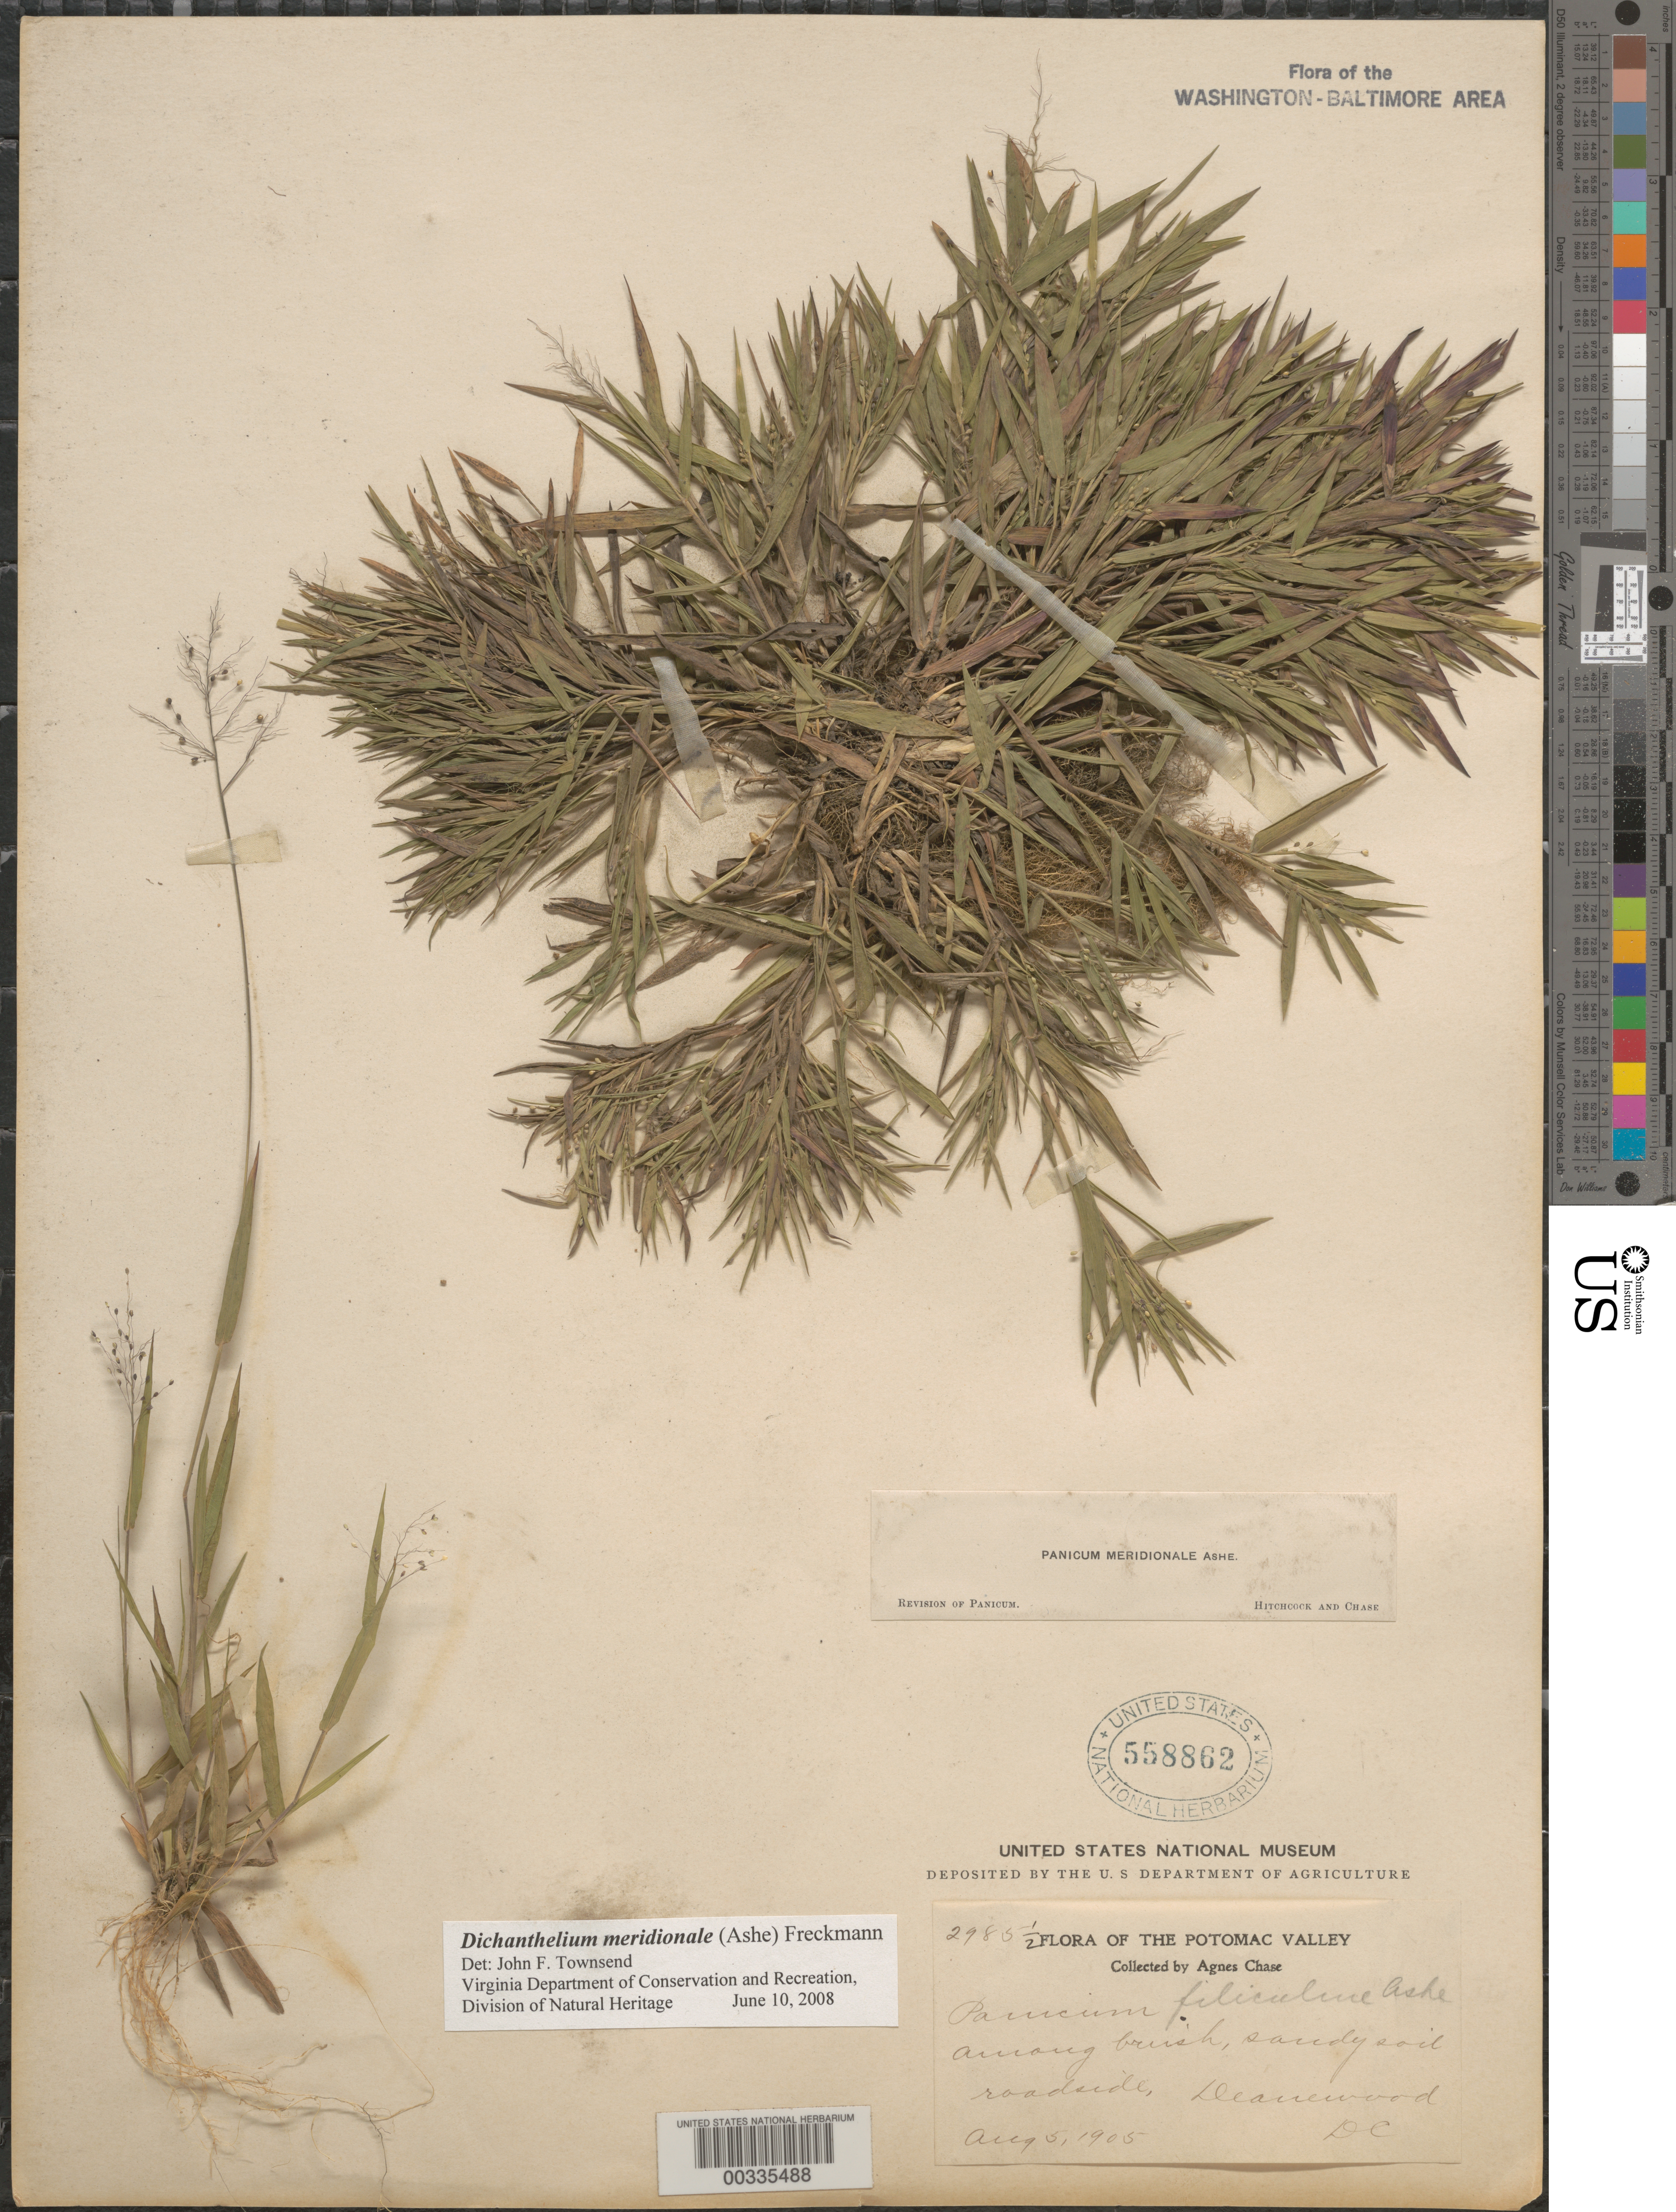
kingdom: Plantae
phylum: Tracheophyta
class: Liliopsida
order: Poales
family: Poaceae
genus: Dichanthelium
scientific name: Dichanthelium meridionale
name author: (Ashe) Freckmann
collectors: A. Chase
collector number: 2985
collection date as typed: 05 Aug 1905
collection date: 1905-08-05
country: United States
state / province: District of Columbia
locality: Deanewood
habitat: Among brush, sandy soil roadside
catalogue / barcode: US 558862